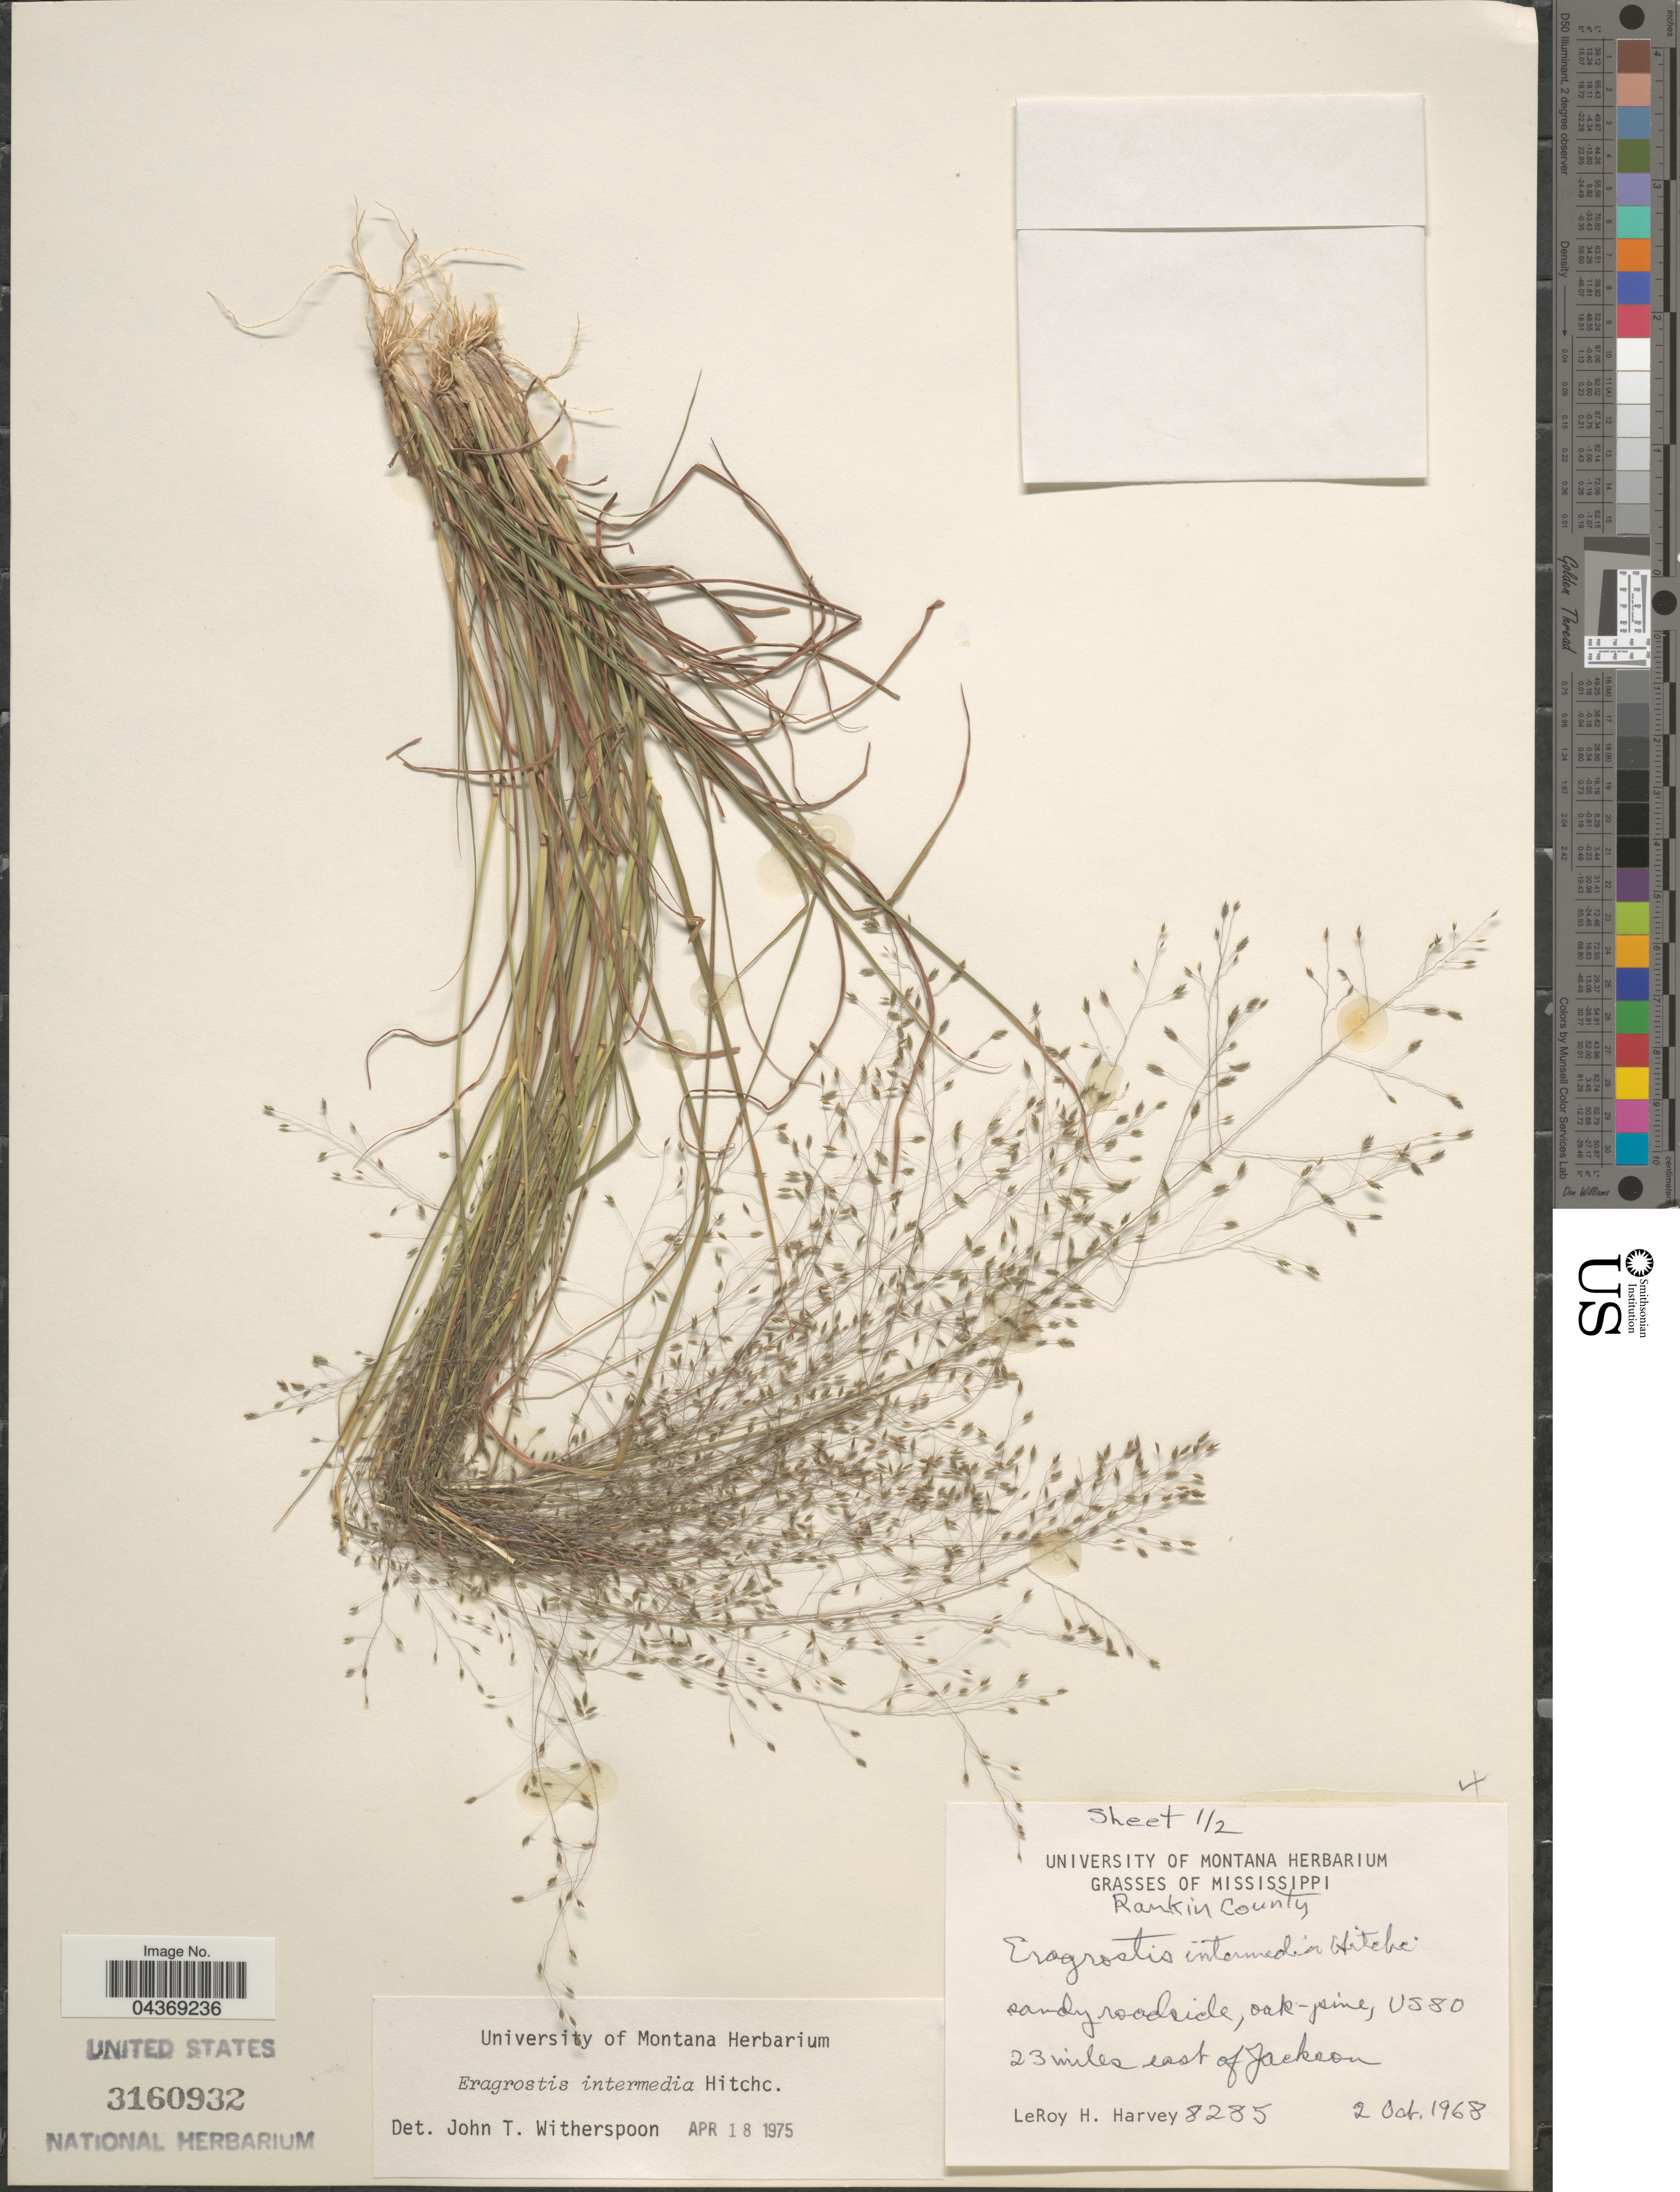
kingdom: Plantae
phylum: Tracheophyta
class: Liliopsida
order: Poales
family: Poaceae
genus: Eragrostis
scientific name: Eragrostis intermedia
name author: Hitchc.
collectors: L. H. Harvey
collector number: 8285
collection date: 1968-10-02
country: United States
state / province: Mississippi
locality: Rankin County. US 80. 23 miles east of Jackson.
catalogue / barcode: US 3160932